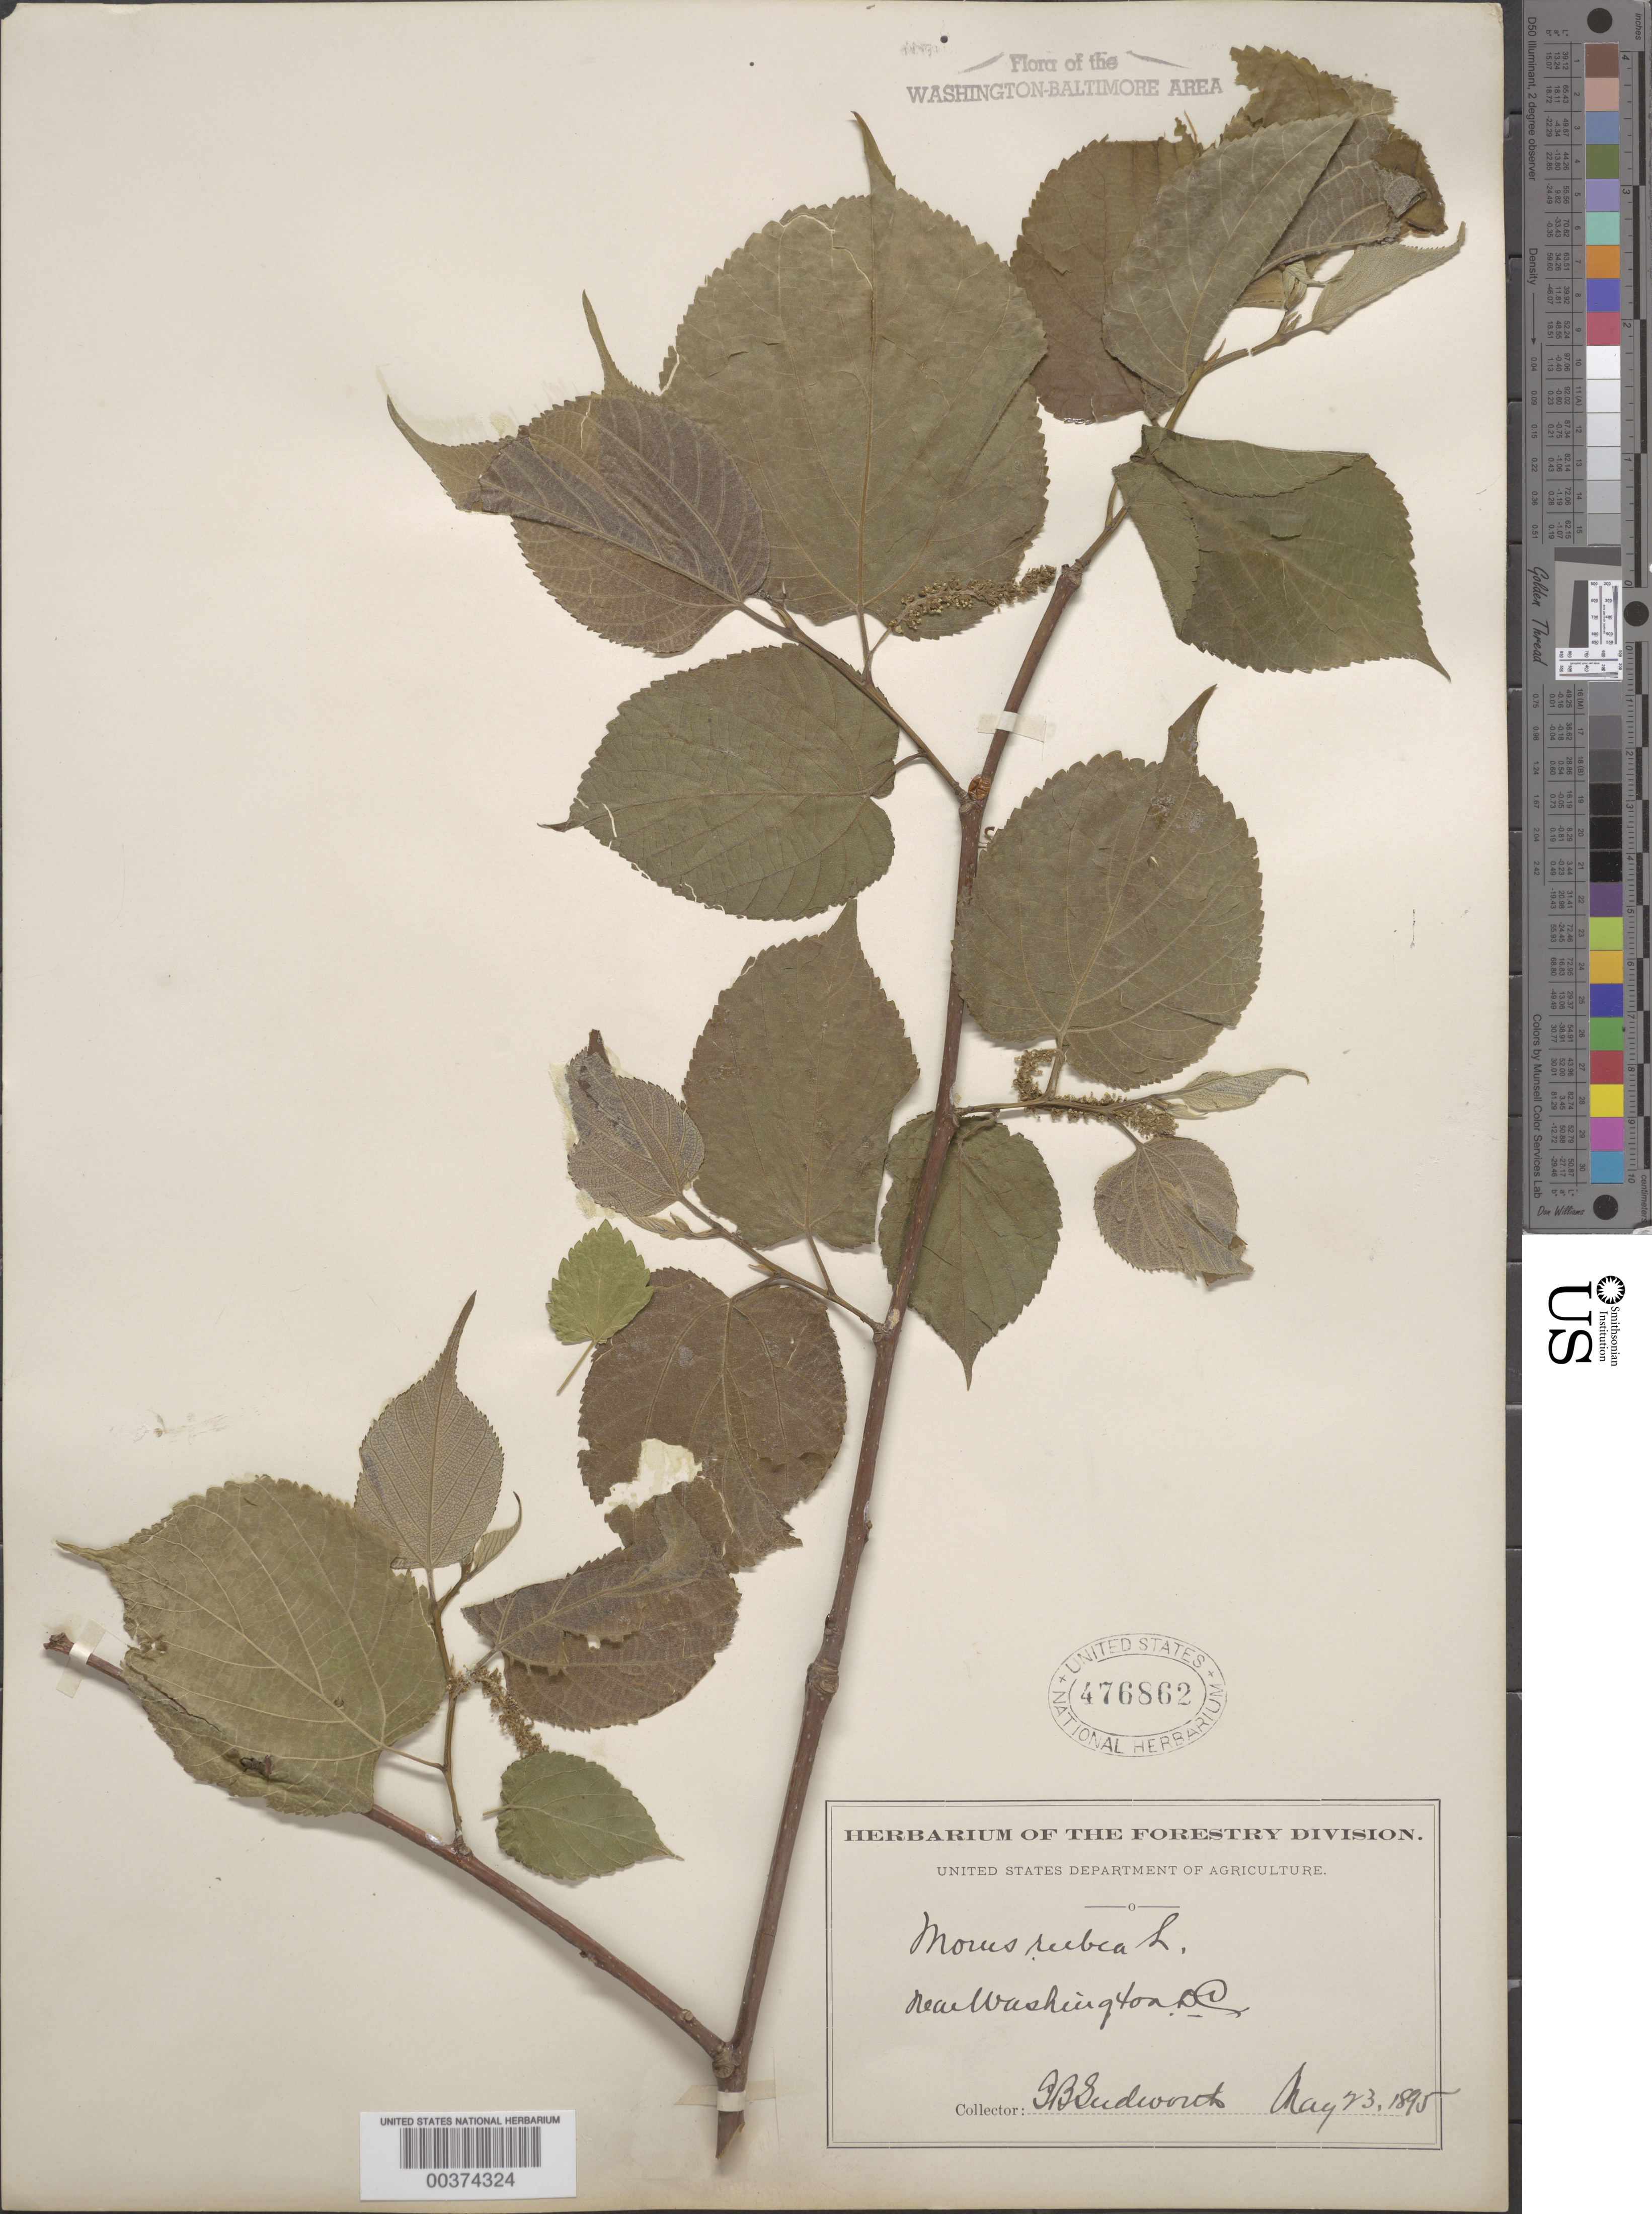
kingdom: Plantae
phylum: Tracheophyta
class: Magnoliopsida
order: Rosales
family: Moraceae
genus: Morus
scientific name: Morus rubra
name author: L.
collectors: G. B. Sudworth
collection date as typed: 23 May 1895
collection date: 1895-05-23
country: United States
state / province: District of Columbia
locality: Washington DC area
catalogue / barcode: US 476862